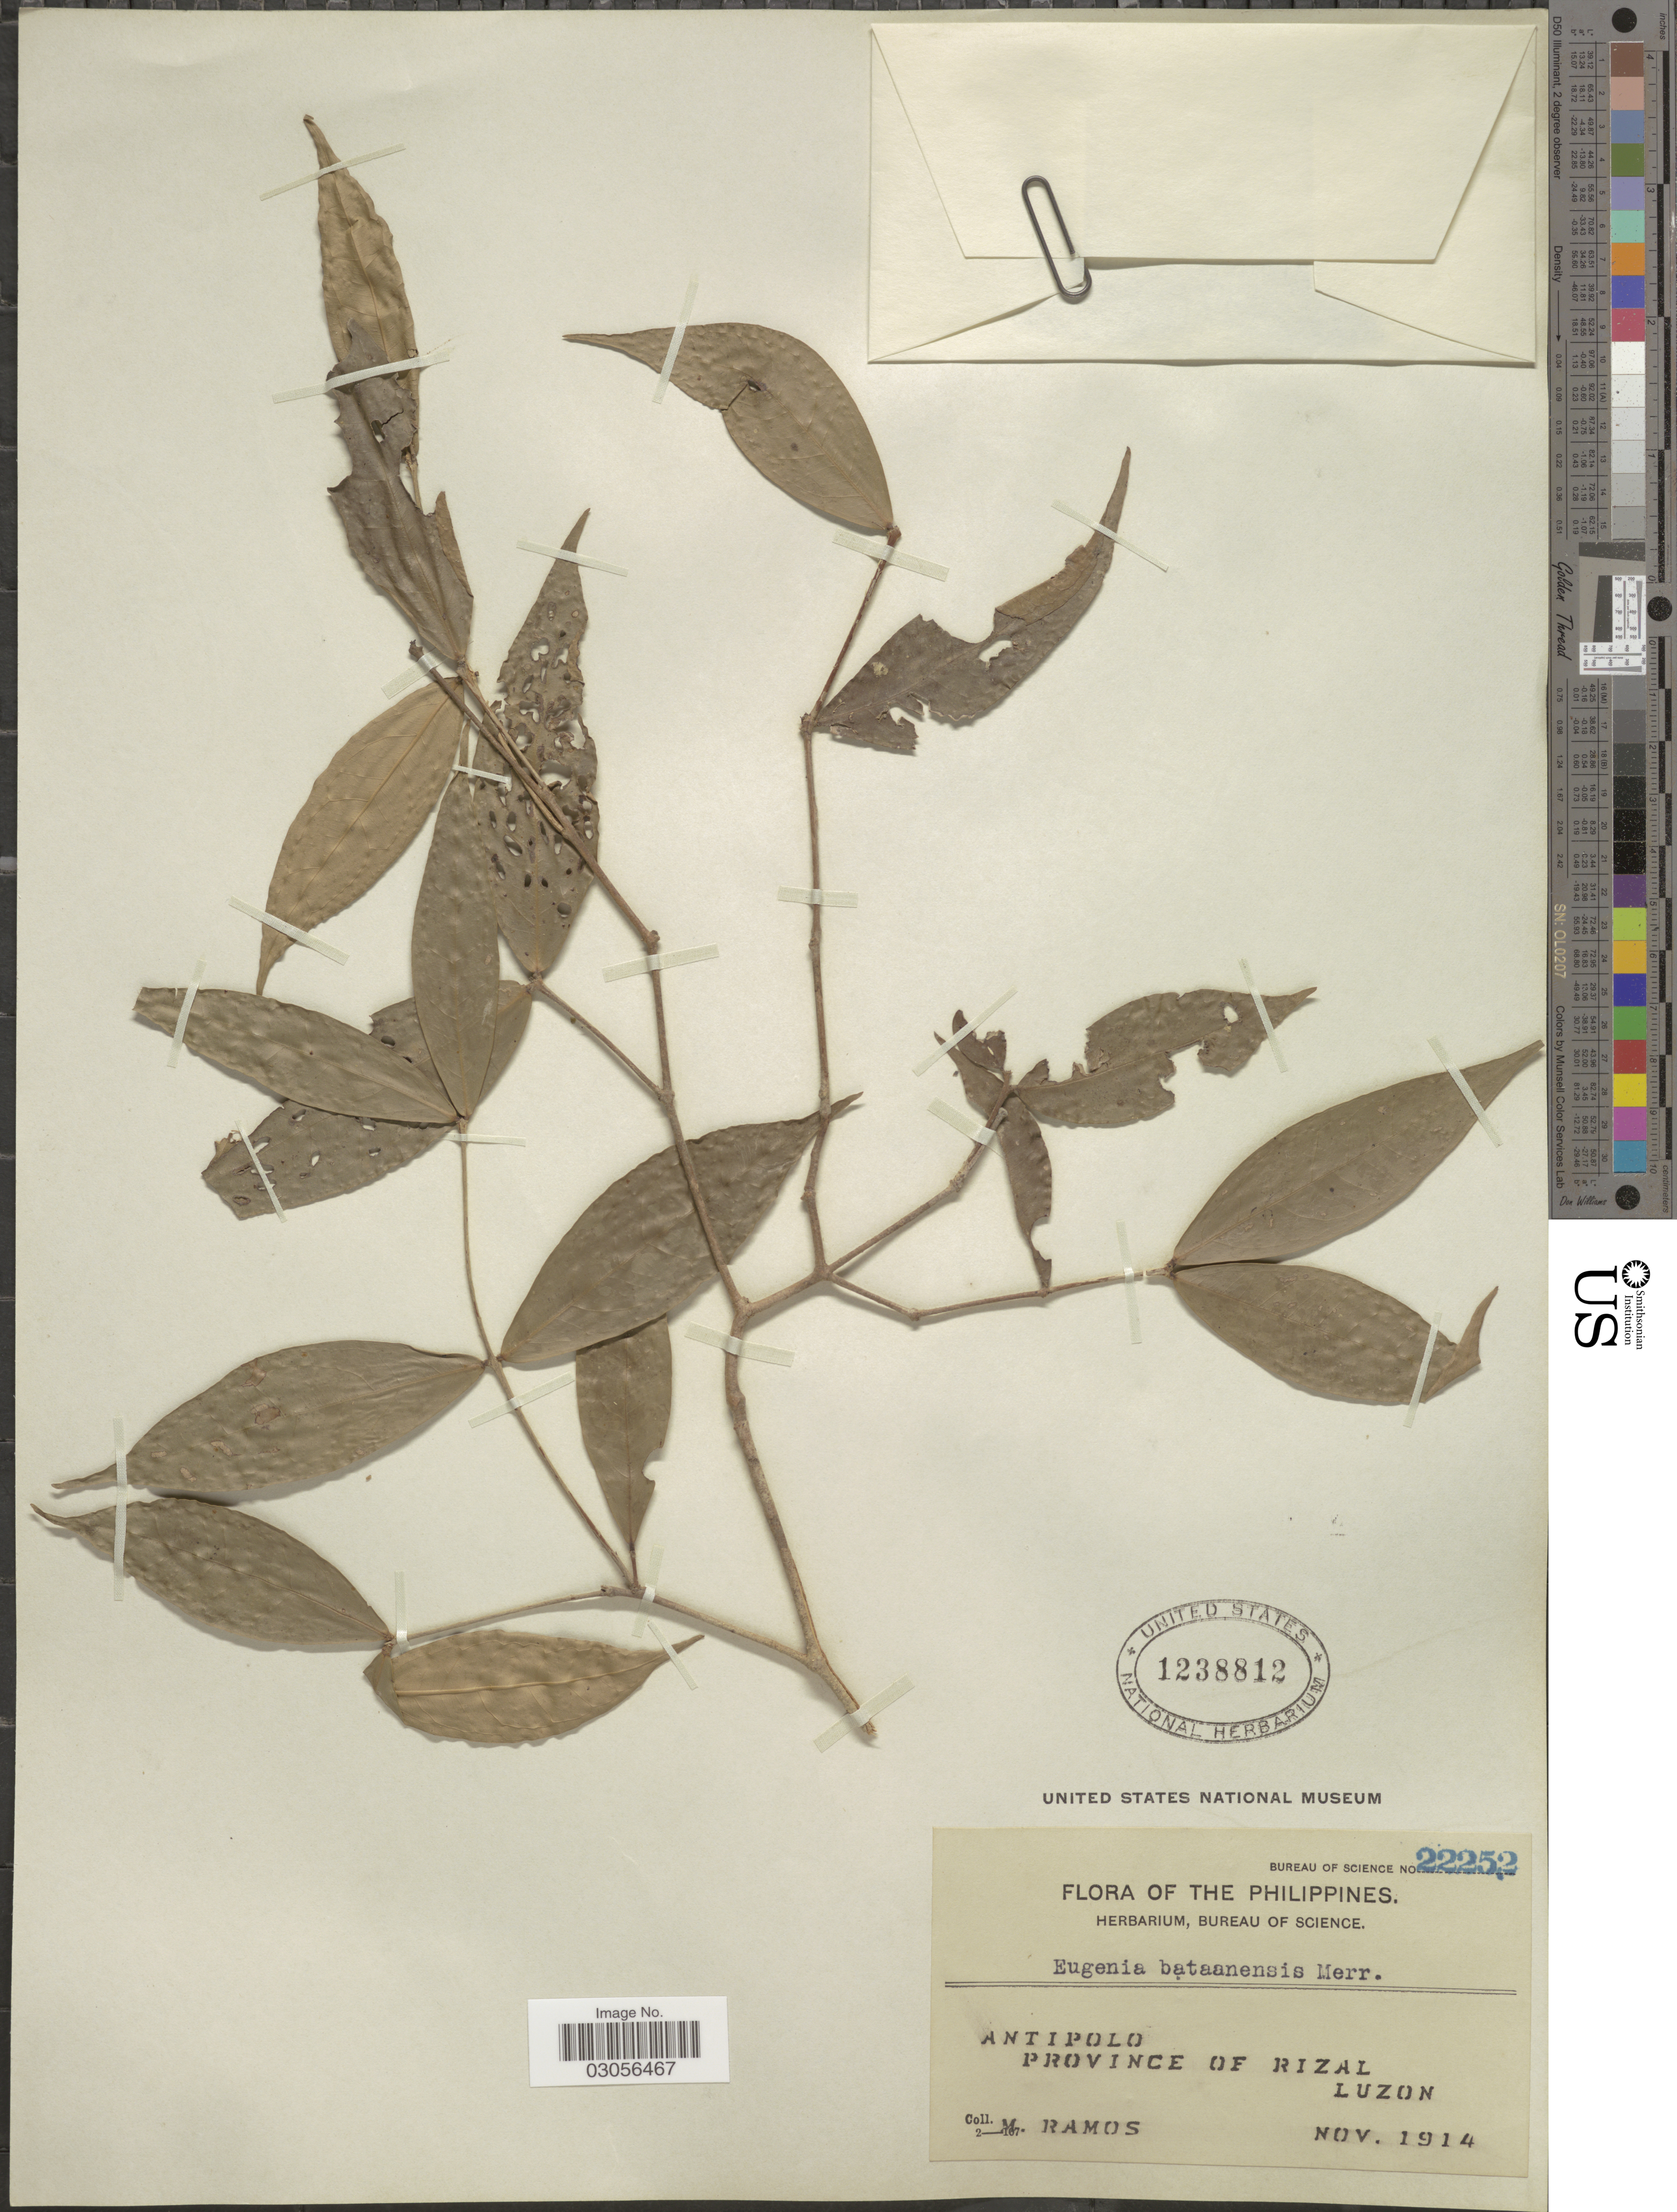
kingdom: Plantae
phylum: Tracheophyta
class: Magnoliopsida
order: Myrtales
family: Myrtaceae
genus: Syzygium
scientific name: Syzygium bataanense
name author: (Merr.) Merr.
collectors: M. Ramos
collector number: Bureau of science 22252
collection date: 1914-11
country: Philippines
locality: Antipolo, Province of Rizal, Luzon.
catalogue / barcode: US 1238812